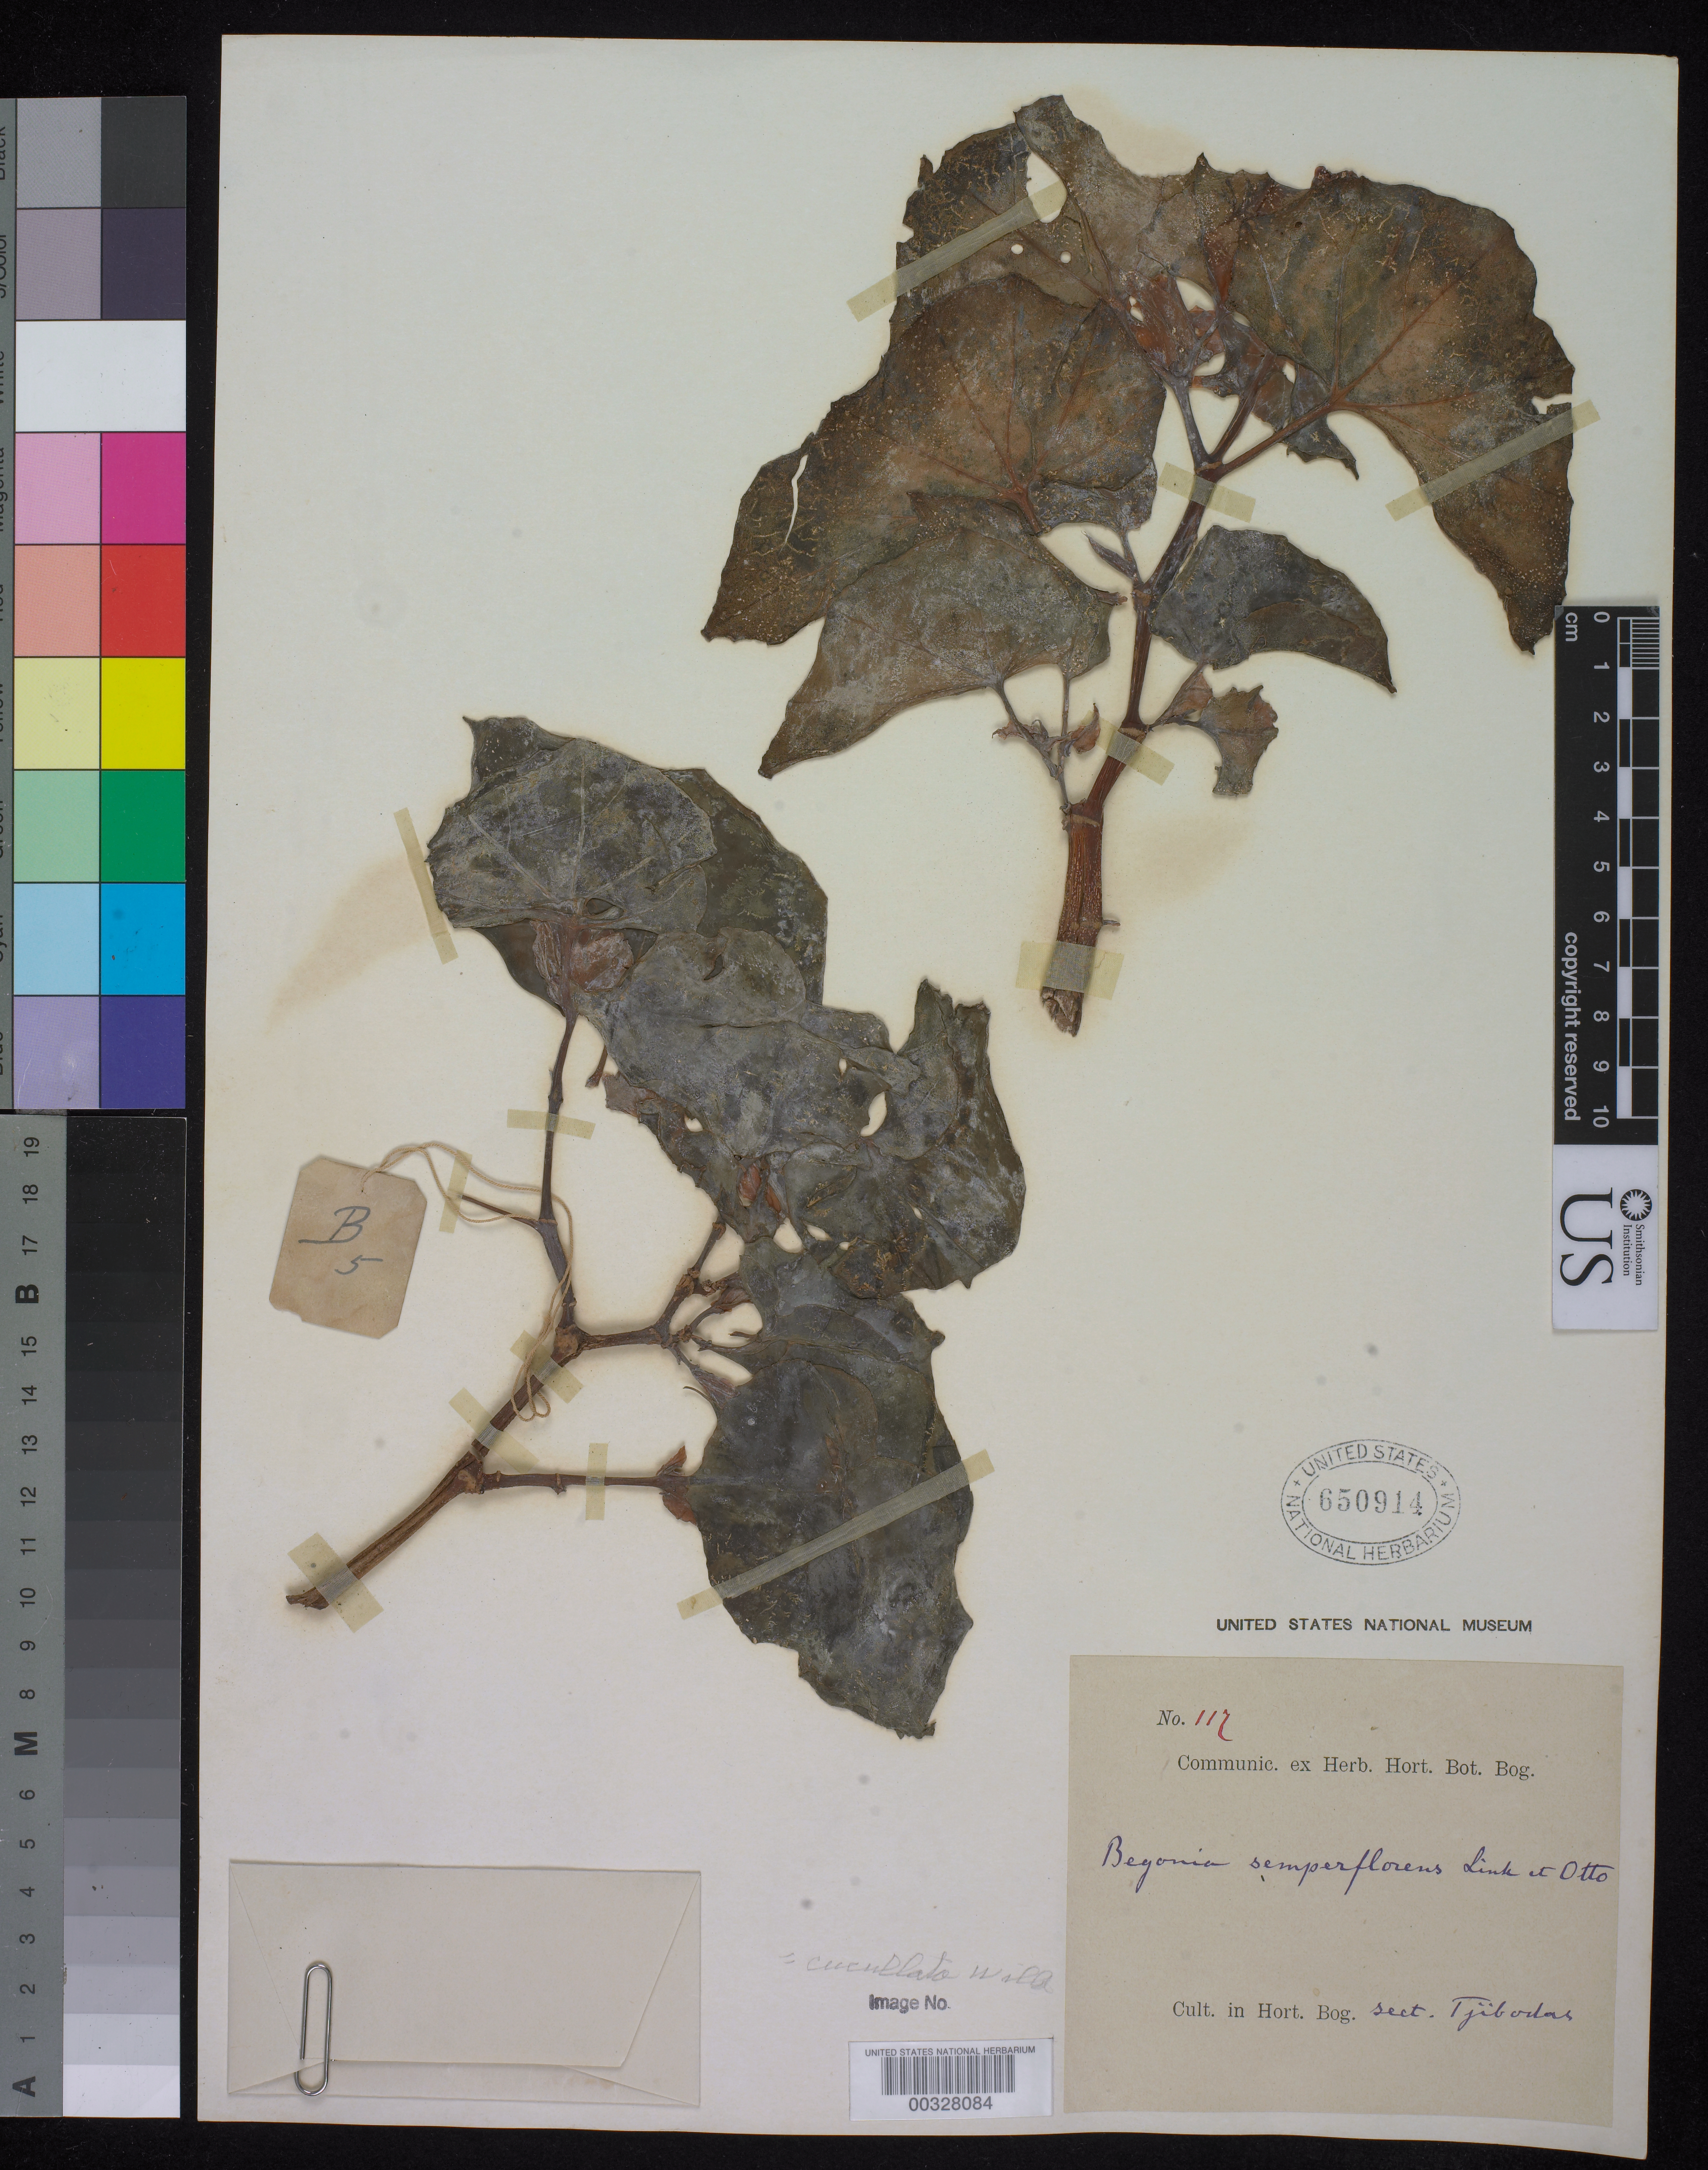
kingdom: Plantae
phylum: Tracheophyta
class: Magnoliopsida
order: Cucurbitales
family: Begoniaceae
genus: Begonia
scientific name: Begonia cucullata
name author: Willd.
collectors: ex herb. Hort. Bot. Bog.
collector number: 112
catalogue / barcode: US 650914